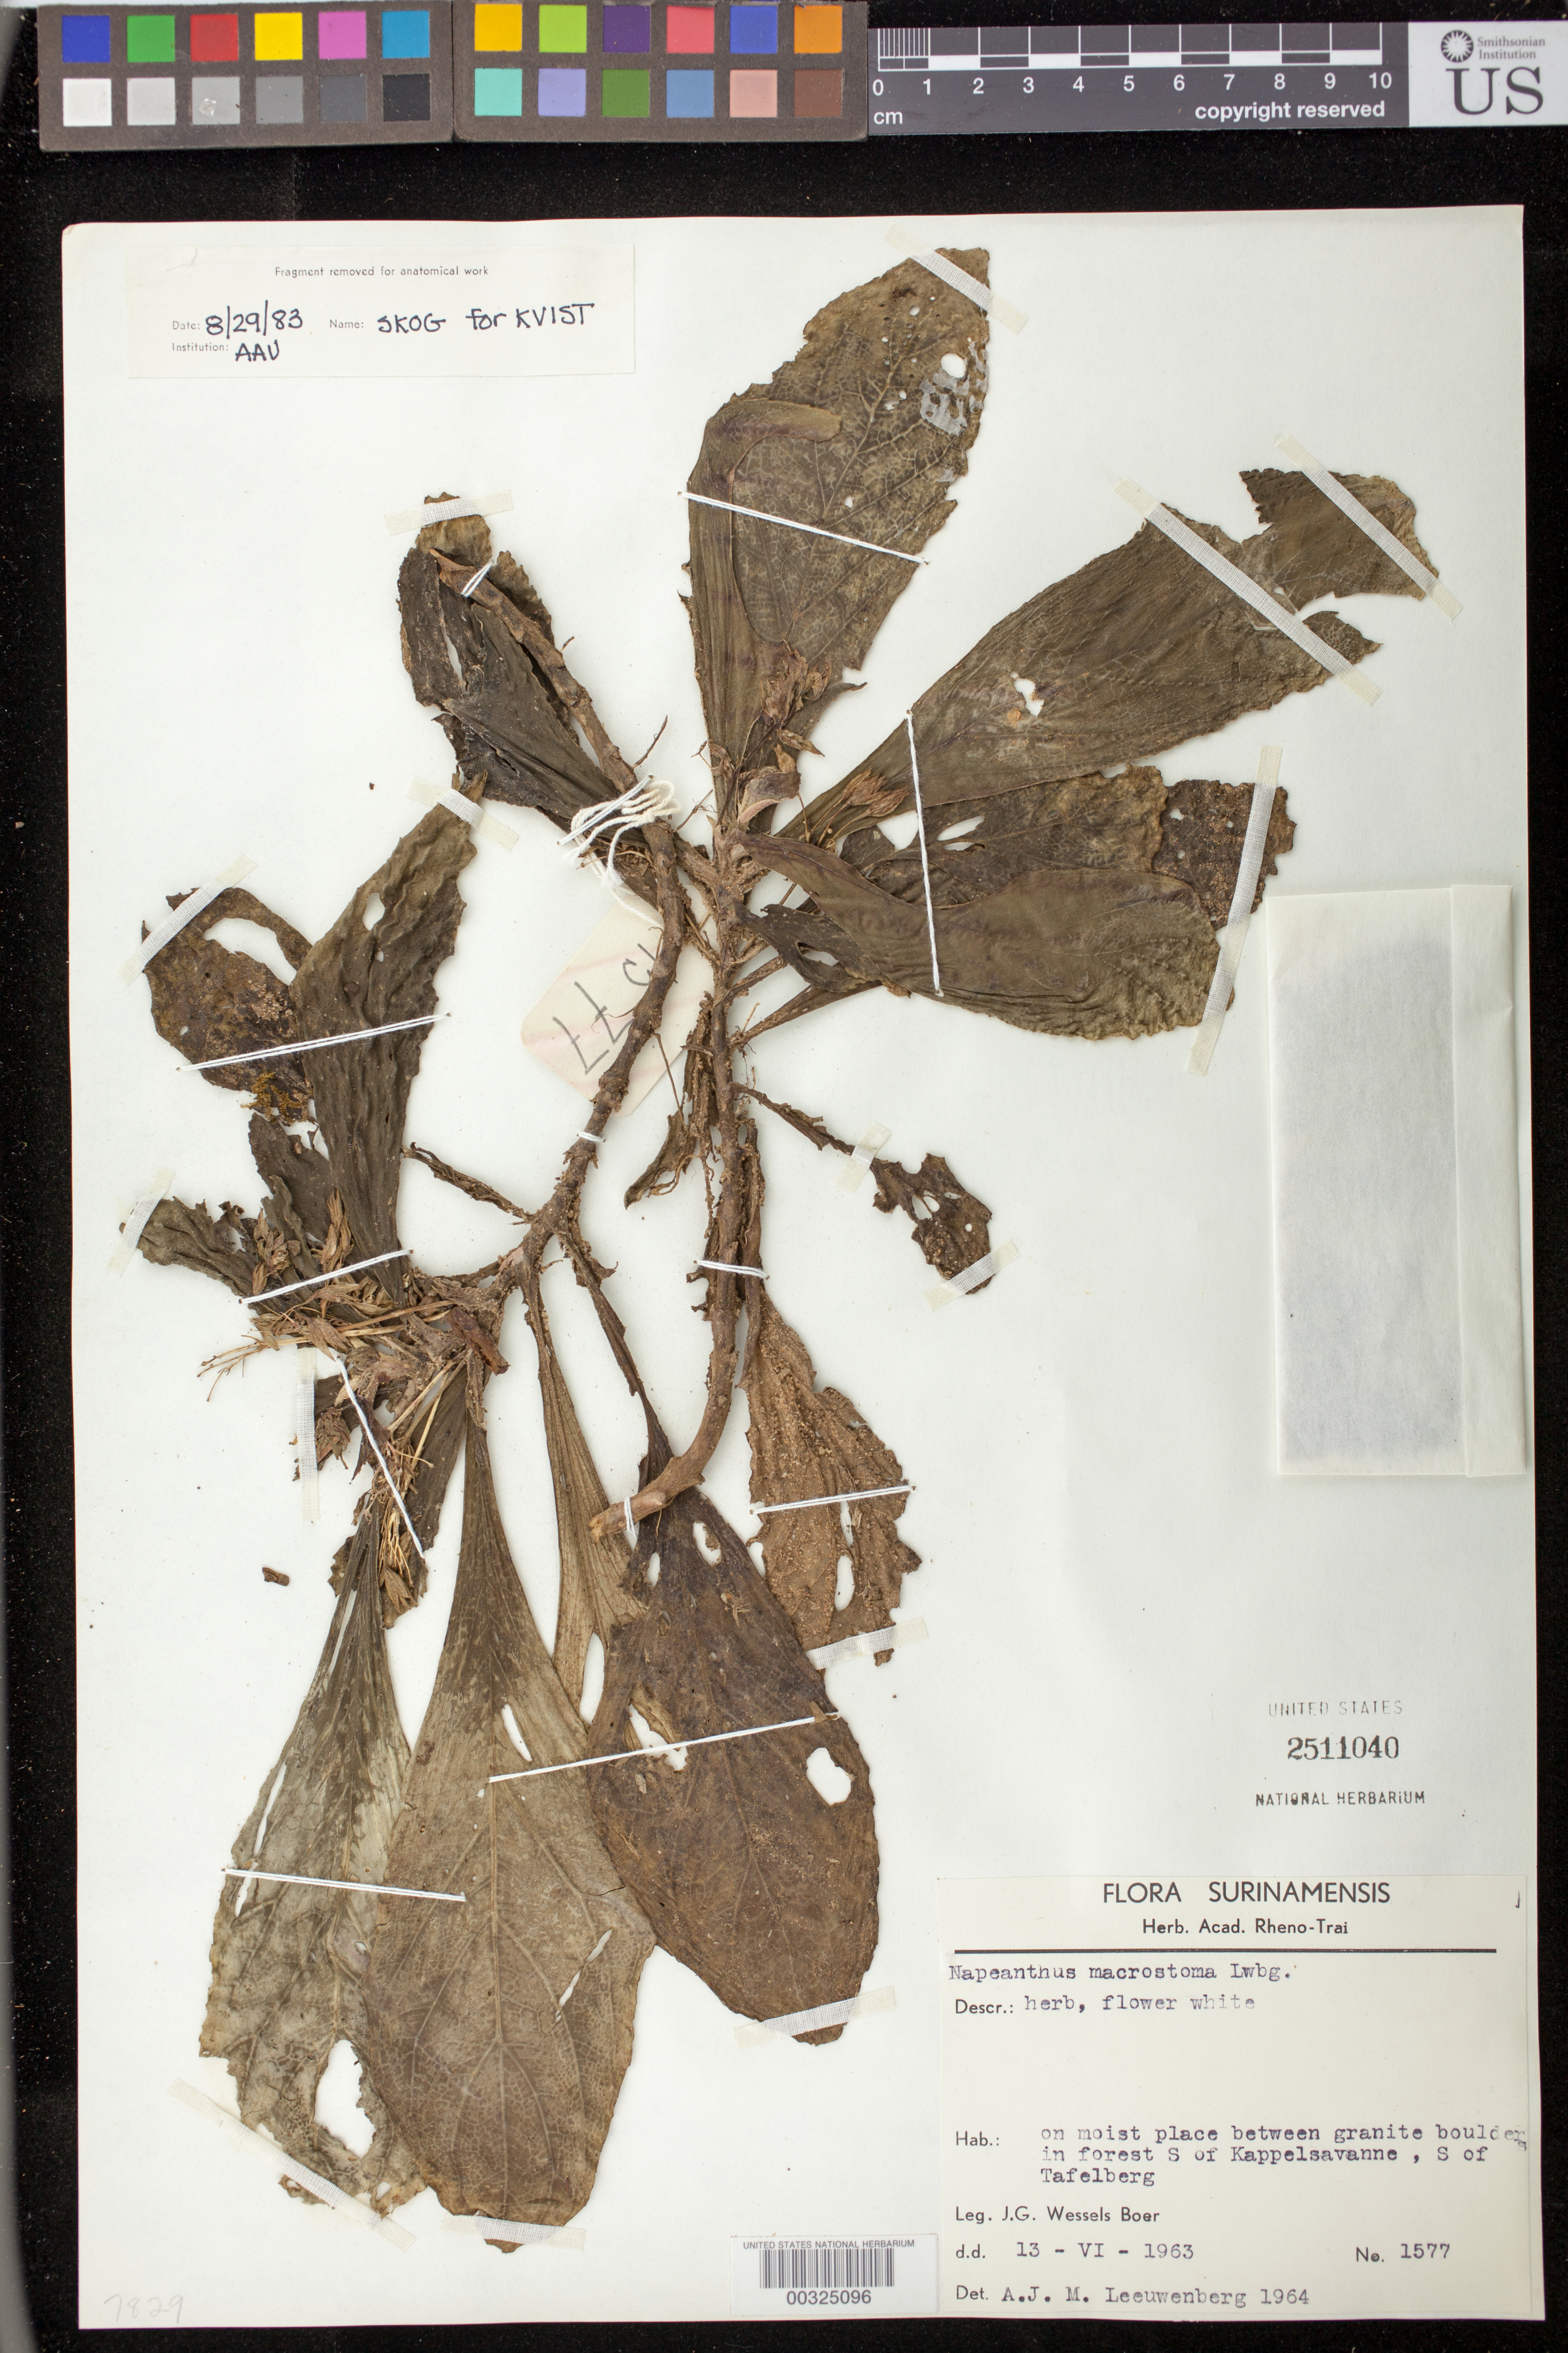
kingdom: Plantae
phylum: Tracheophyta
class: Magnoliopsida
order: Lamiales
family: Gesneriaceae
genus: Napeanthus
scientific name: Napeanthus macrostoma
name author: Leeuwenb.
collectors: J. G. Wessels Boer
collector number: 1577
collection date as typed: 13 Jun 1963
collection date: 1963-06-13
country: Suriname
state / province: Sipaliwini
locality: S of Kappelsavanne, S of Tafelberg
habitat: On moist place between granite boulders in forest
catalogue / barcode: US 2511040